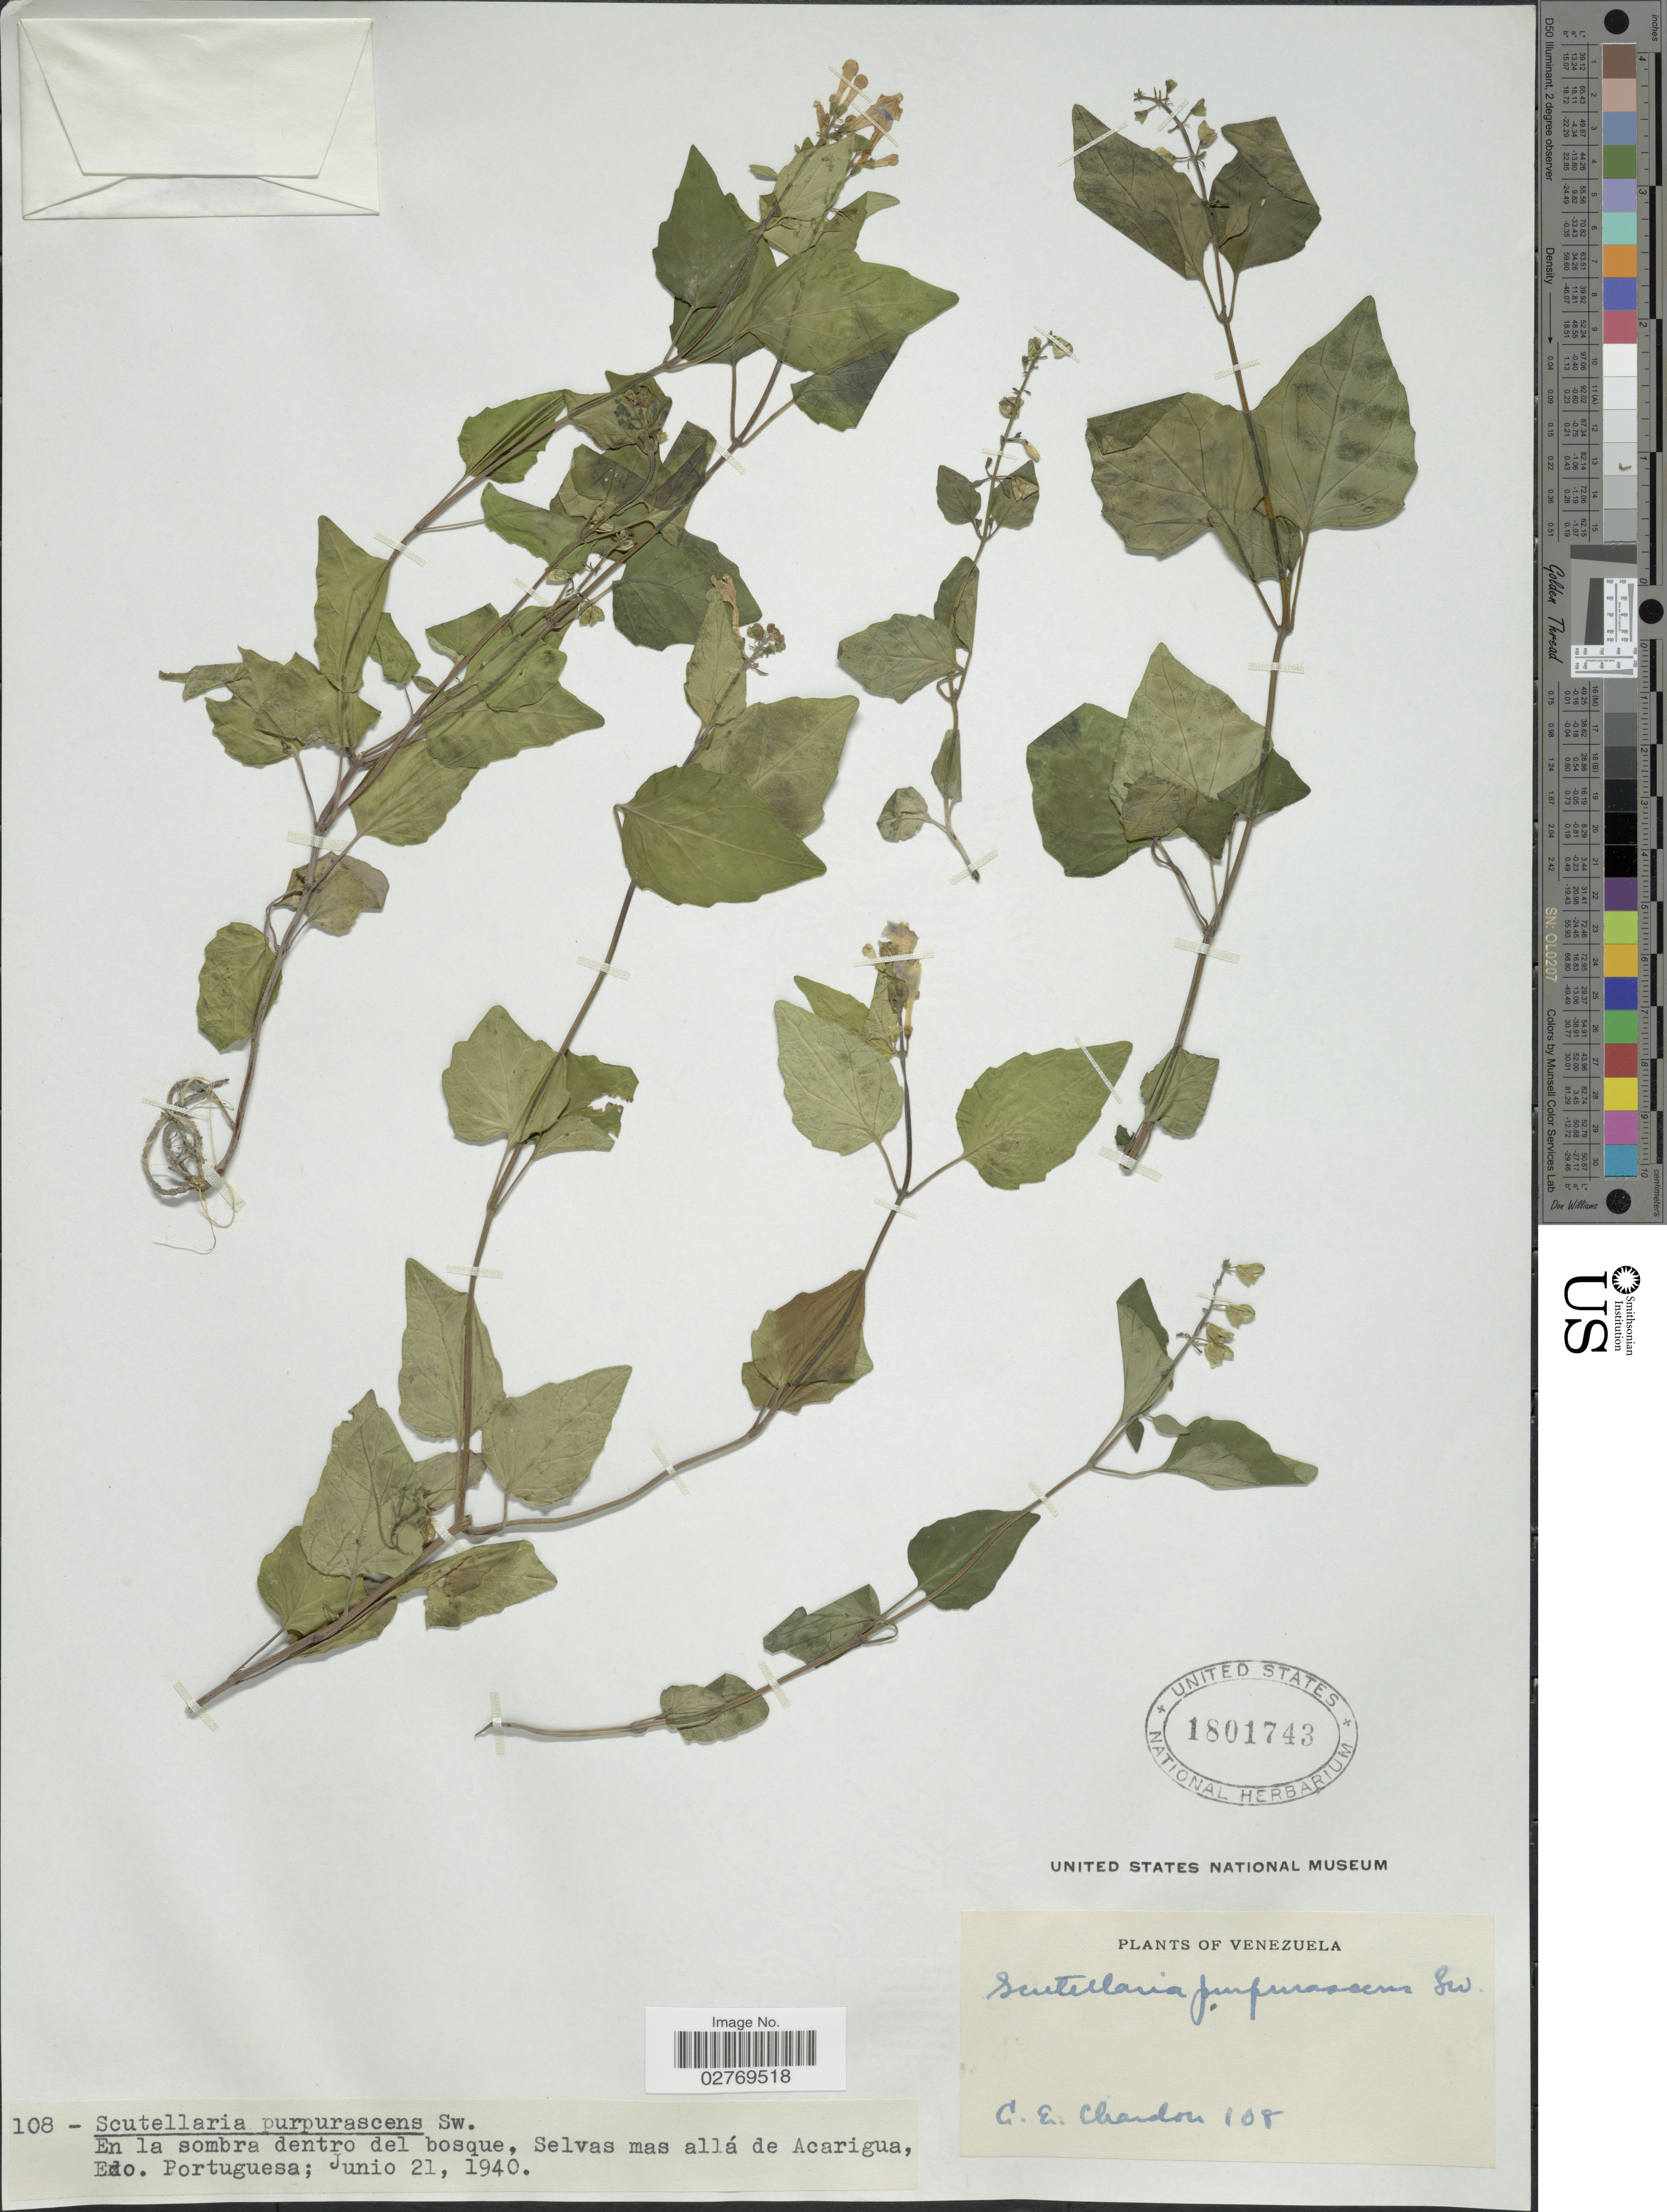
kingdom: Plantae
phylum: Tracheophyta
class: Magnoliopsida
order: Lamiales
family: Lamiaceae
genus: Scutellaria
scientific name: Scutellaria purpurascens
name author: Sw.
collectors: C. E. Chardón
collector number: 108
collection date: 1940-06-21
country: Venezuela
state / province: Portuguesa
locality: Selvas mas allá de Acarigua.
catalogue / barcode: US 1801743